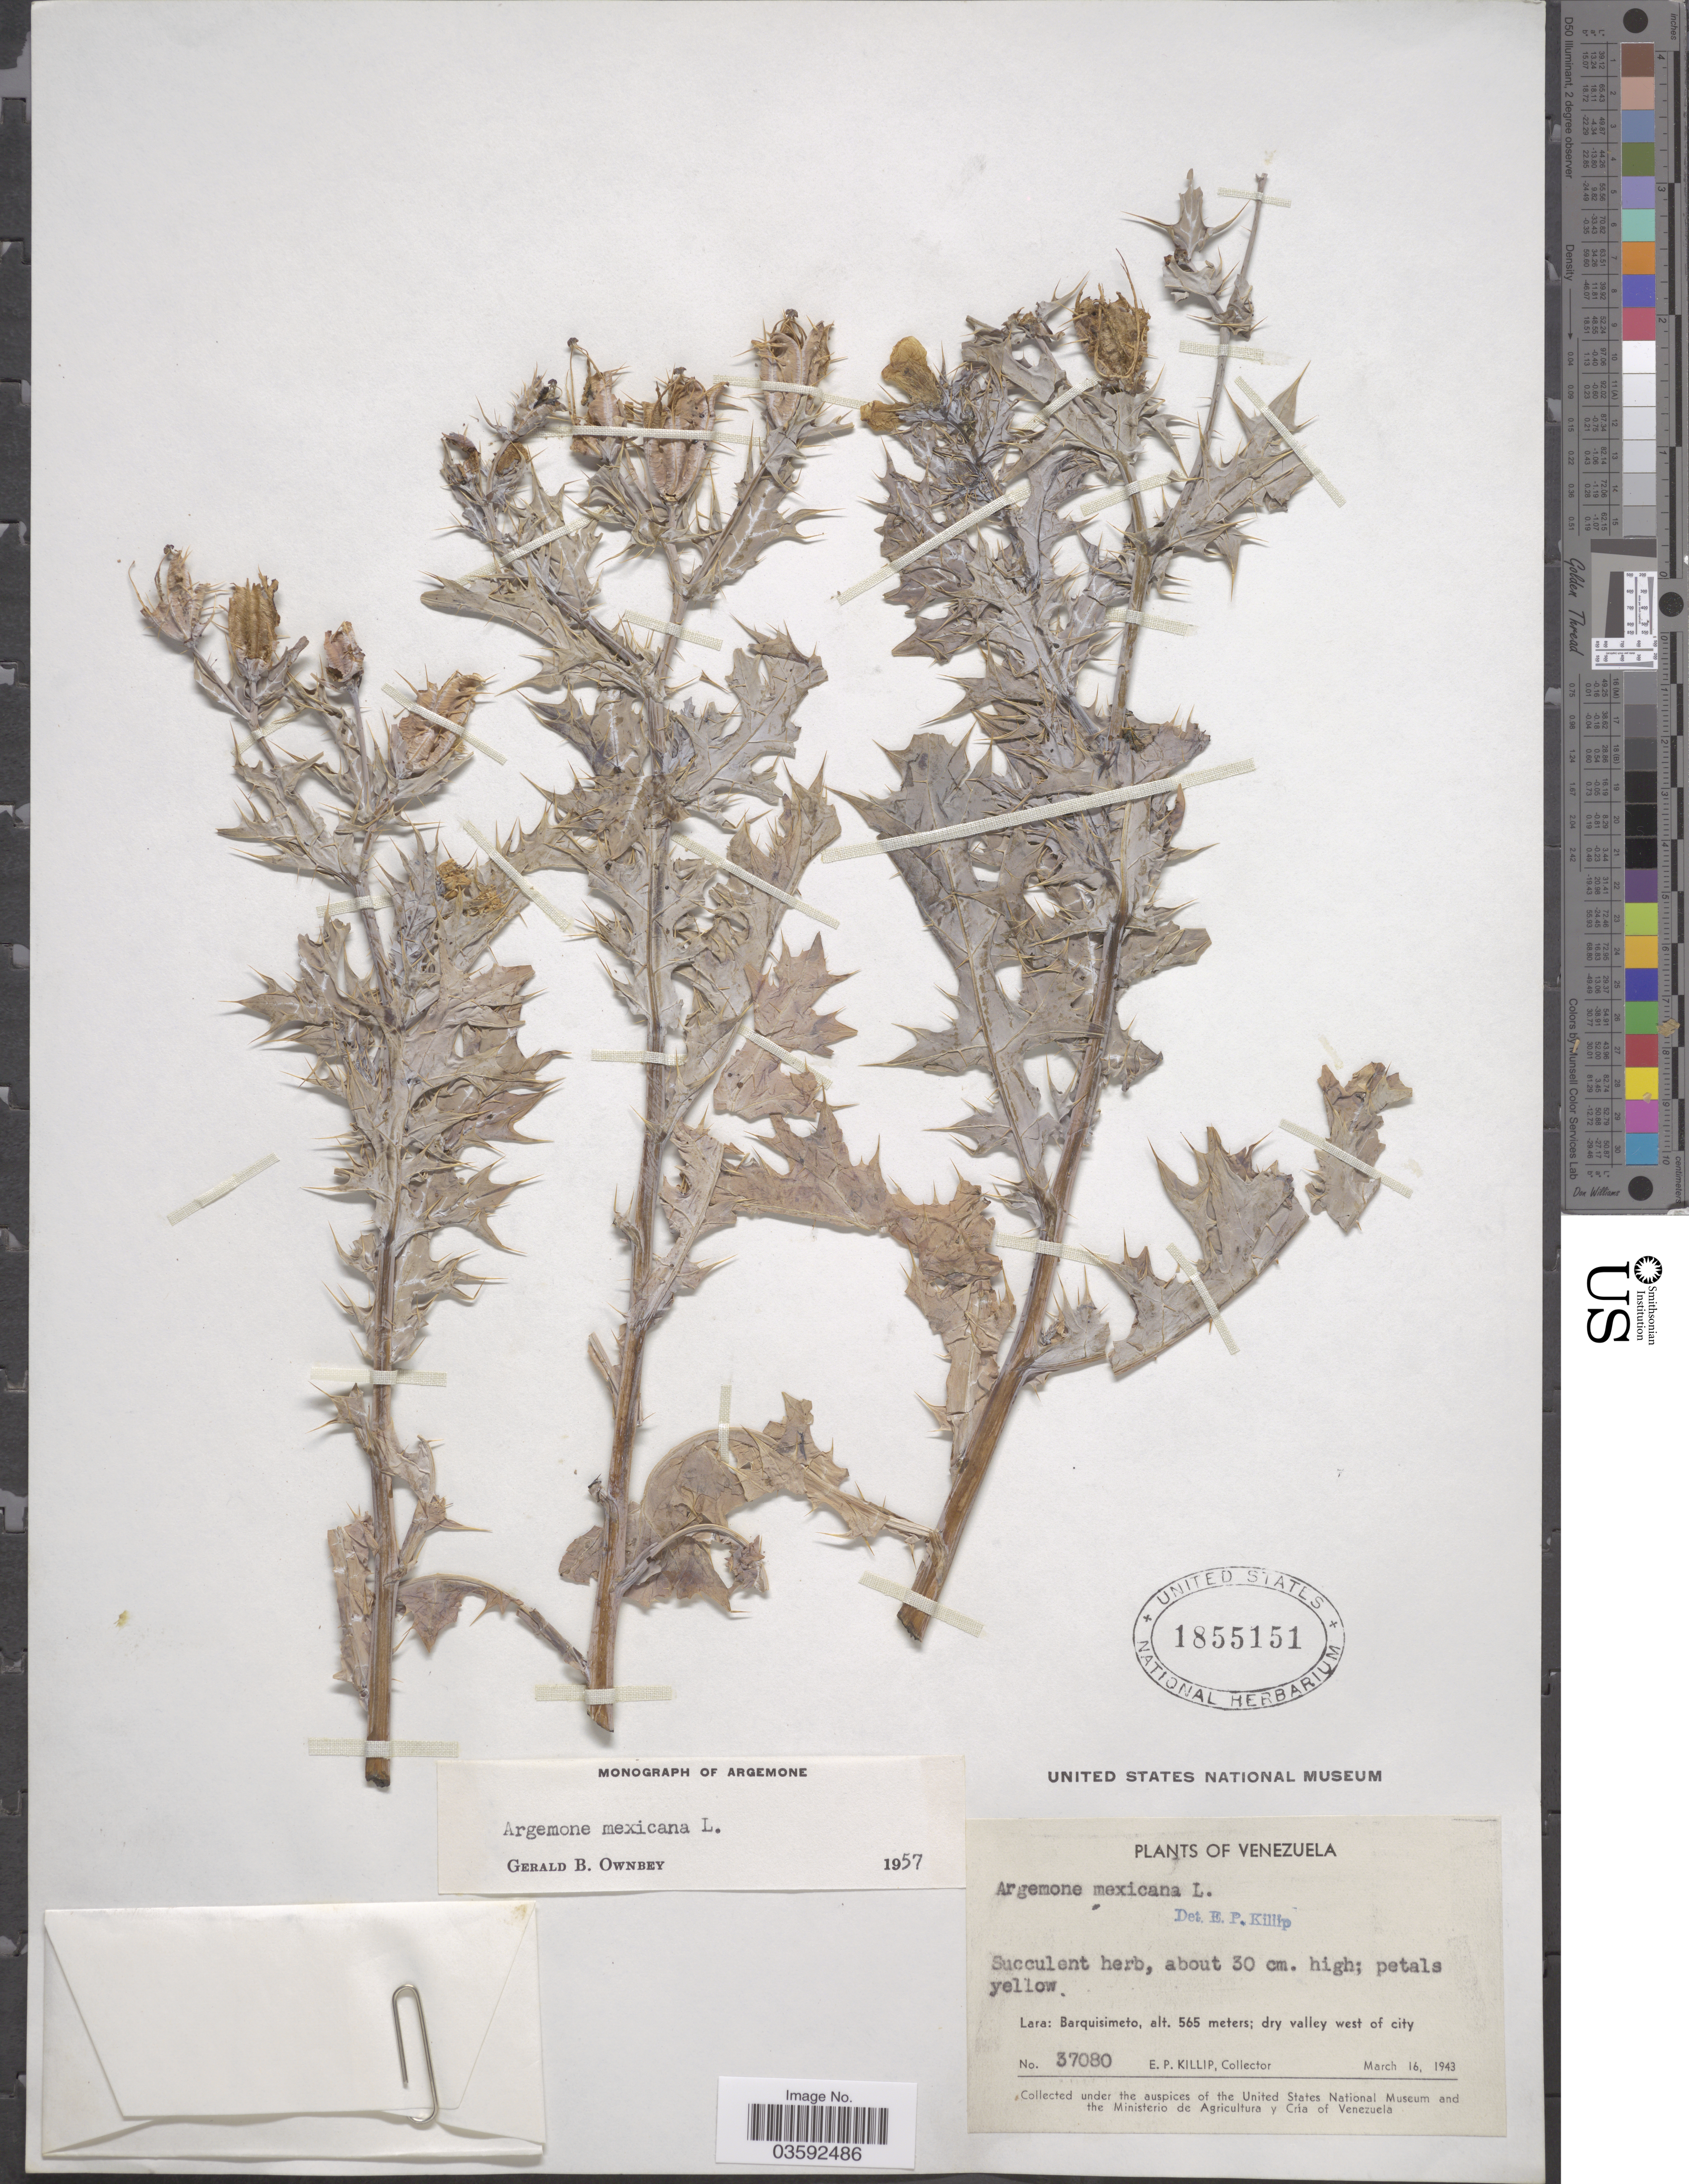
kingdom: Plantae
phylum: Tracheophyta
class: Magnoliopsida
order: Ranunculales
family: Papaveraceae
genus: Argemone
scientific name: Argemone mexicana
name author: L.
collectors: E. P. Killip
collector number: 37080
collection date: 1943-03-16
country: Venezuela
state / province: Lara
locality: Barquisimeto, dry valley west of city.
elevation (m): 565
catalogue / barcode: US 1855151